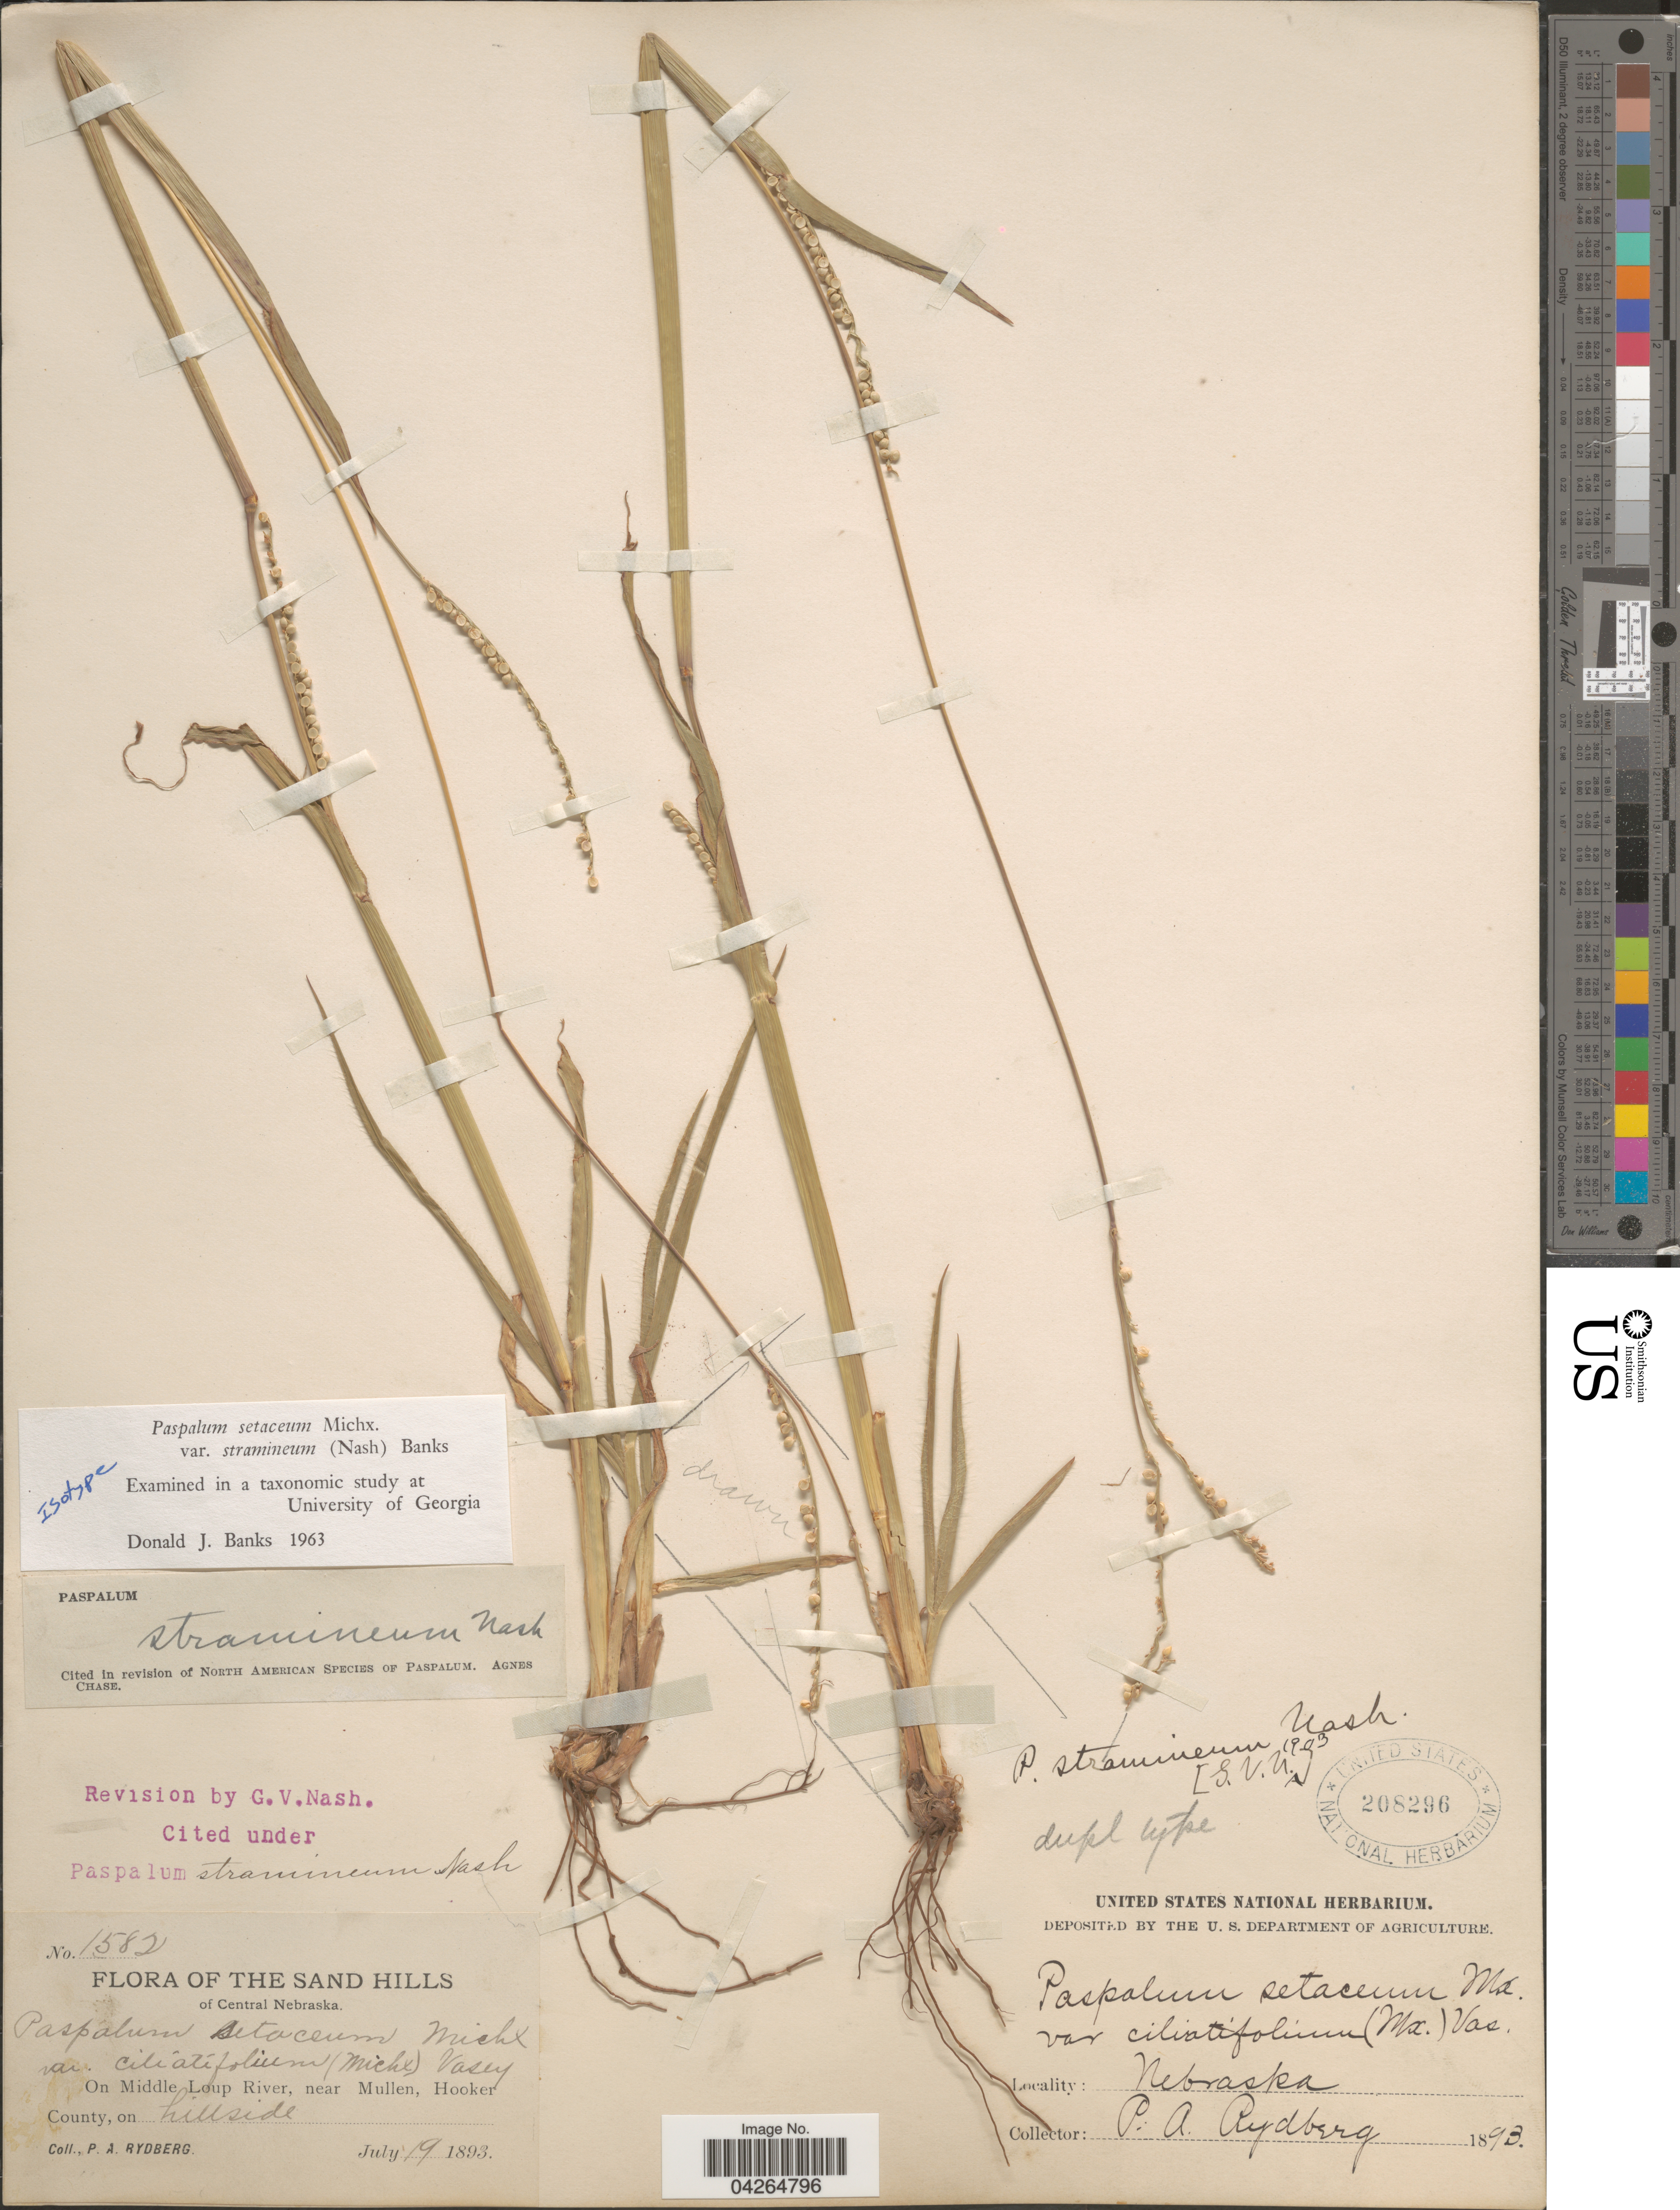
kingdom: Plantae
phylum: Tracheophyta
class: Liliopsida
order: Poales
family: Poaceae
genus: Paspalum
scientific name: Paspalum setaceum var. stramineum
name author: (Nash) D.J. Banks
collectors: P. A. Rydberg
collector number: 1582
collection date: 1893-07-19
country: United States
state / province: Nebraska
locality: Sand Hills of Central Nebraska. On Middle Loup River, near Mullen, Hooker County, on hillside.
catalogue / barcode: US 208296